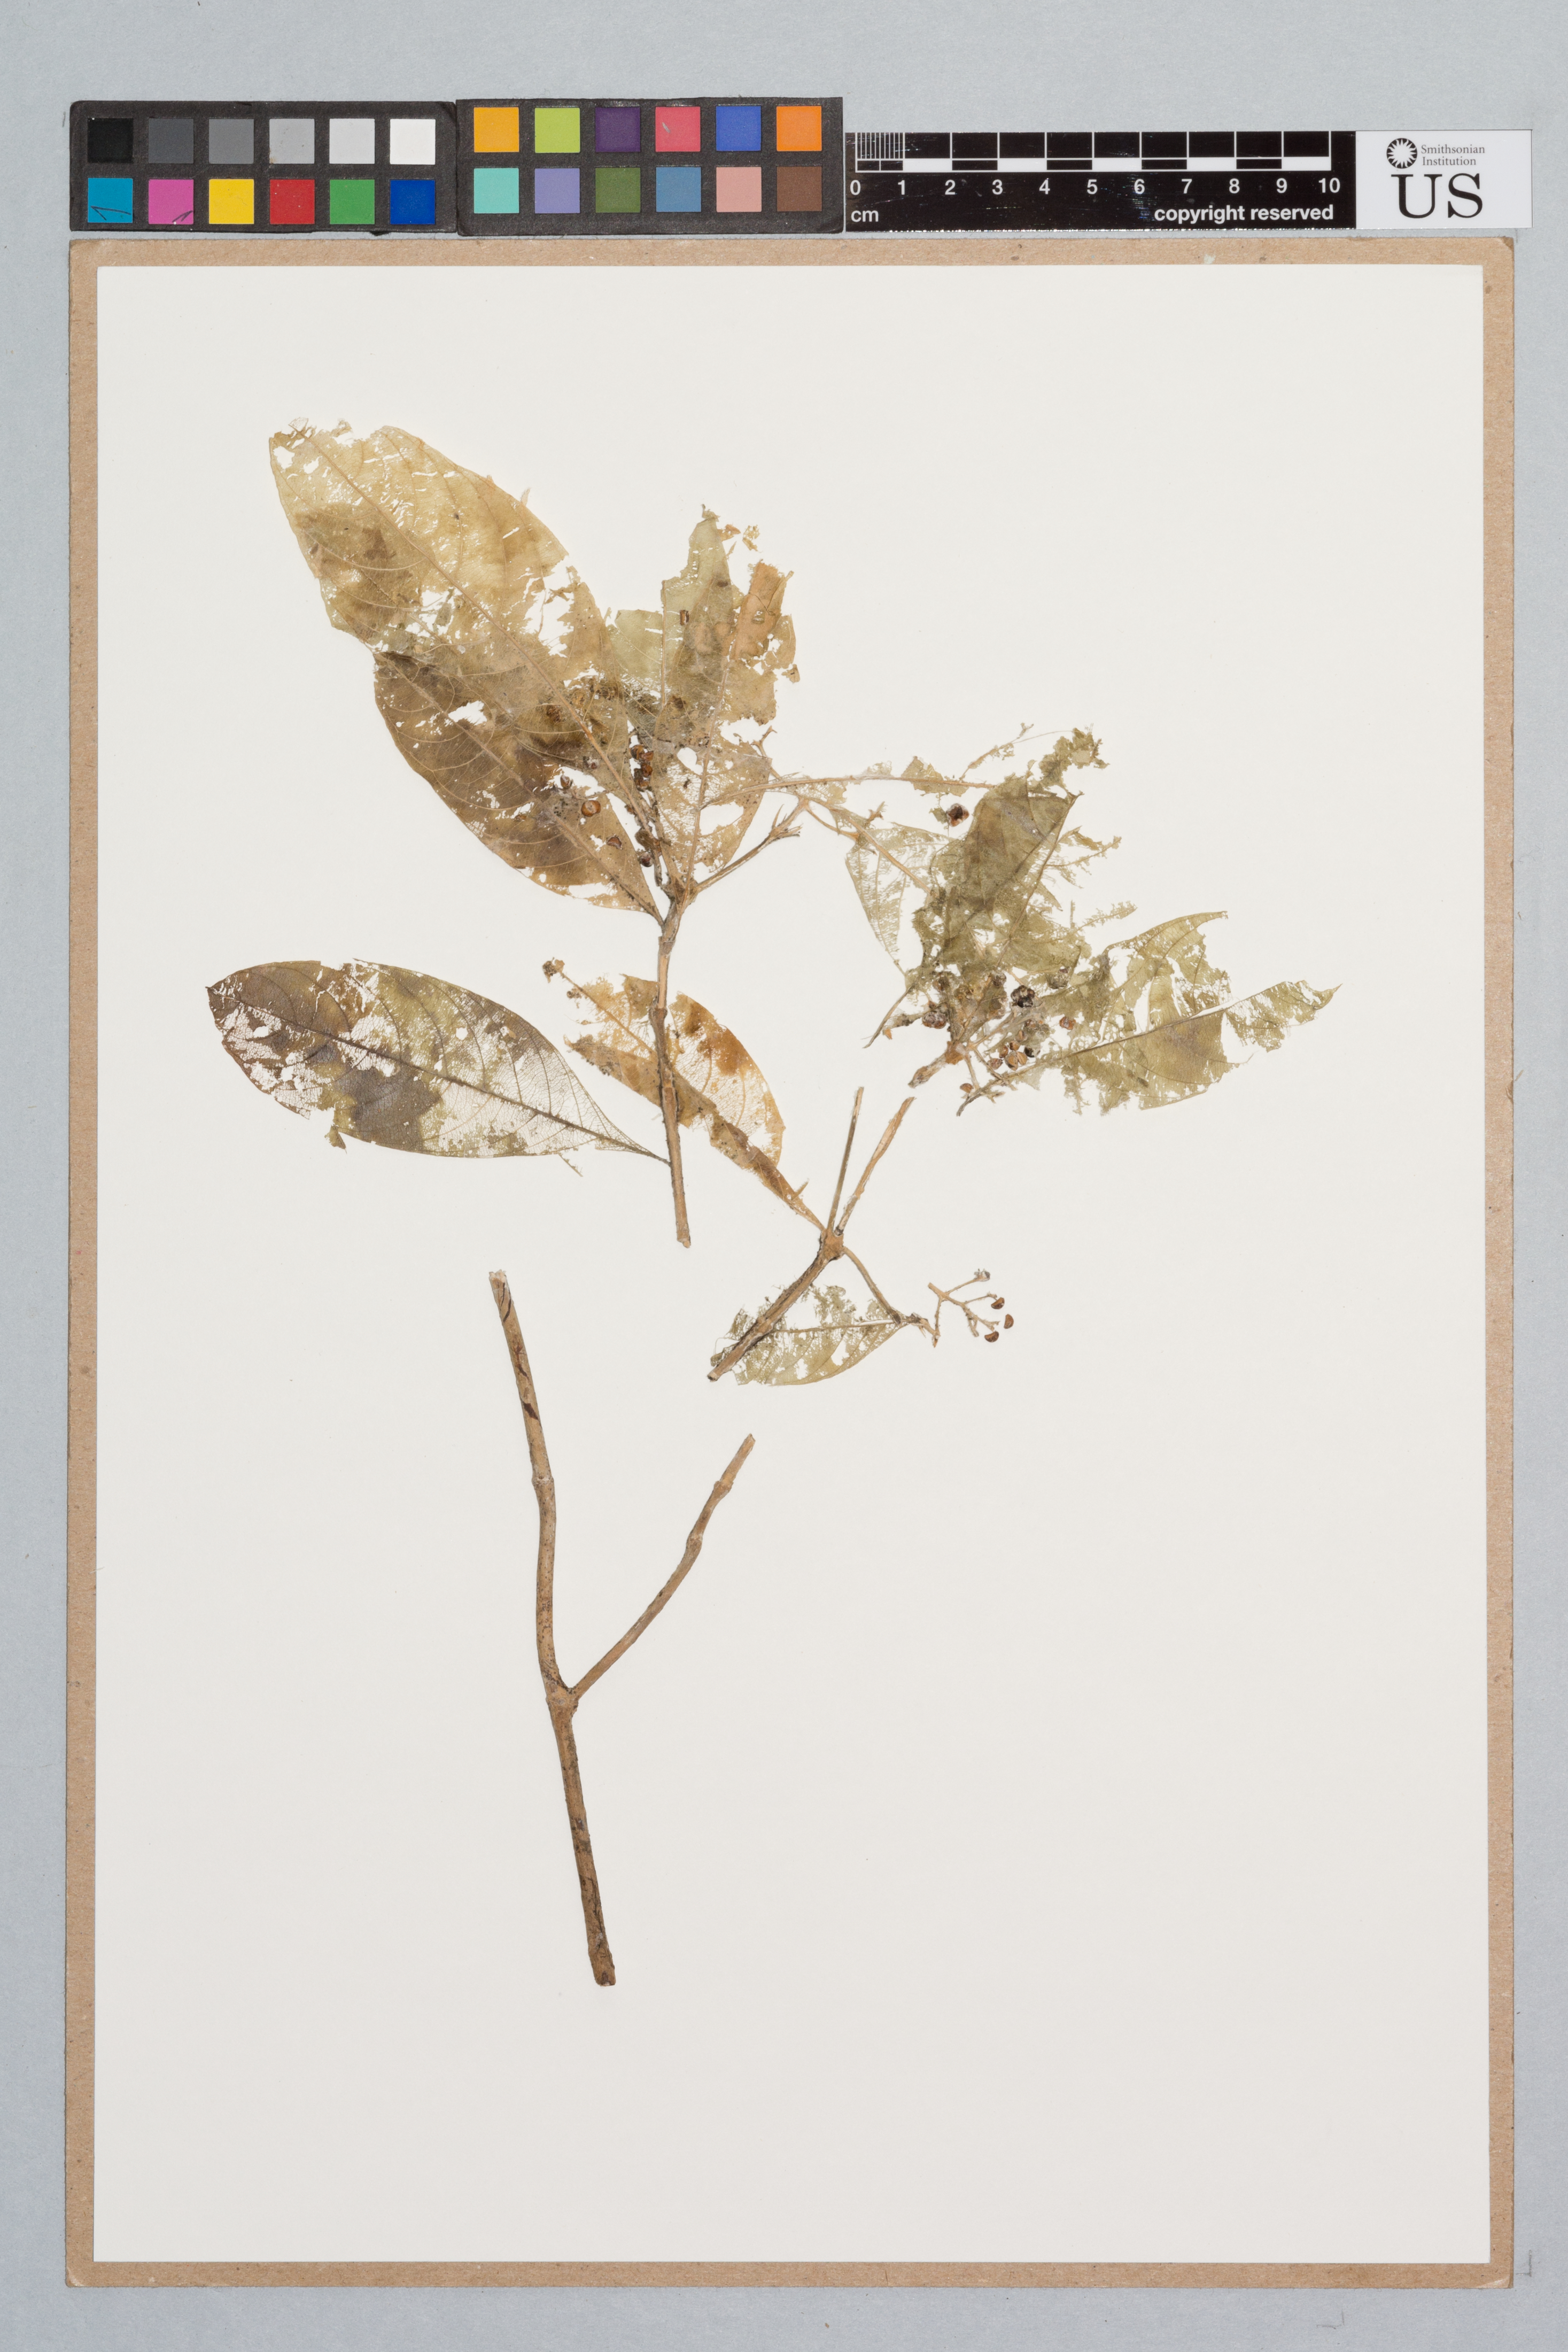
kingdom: Plantae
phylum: Tracheophyta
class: Magnoliopsida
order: Gentianales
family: Rubiaceae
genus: Psychotria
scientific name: Psychotria racemosa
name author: Rich.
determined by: Taylor, Charlotte M.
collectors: T. Henkel & R. James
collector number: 3901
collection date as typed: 26 July 1994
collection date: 1994-07-26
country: Guyana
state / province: U. Takutu-U. Essequibo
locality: South Rupununi; Rocky Creek 4 km S of Aishalton along Marudi Line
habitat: Tall mesic forest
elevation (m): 250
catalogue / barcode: US 3469899